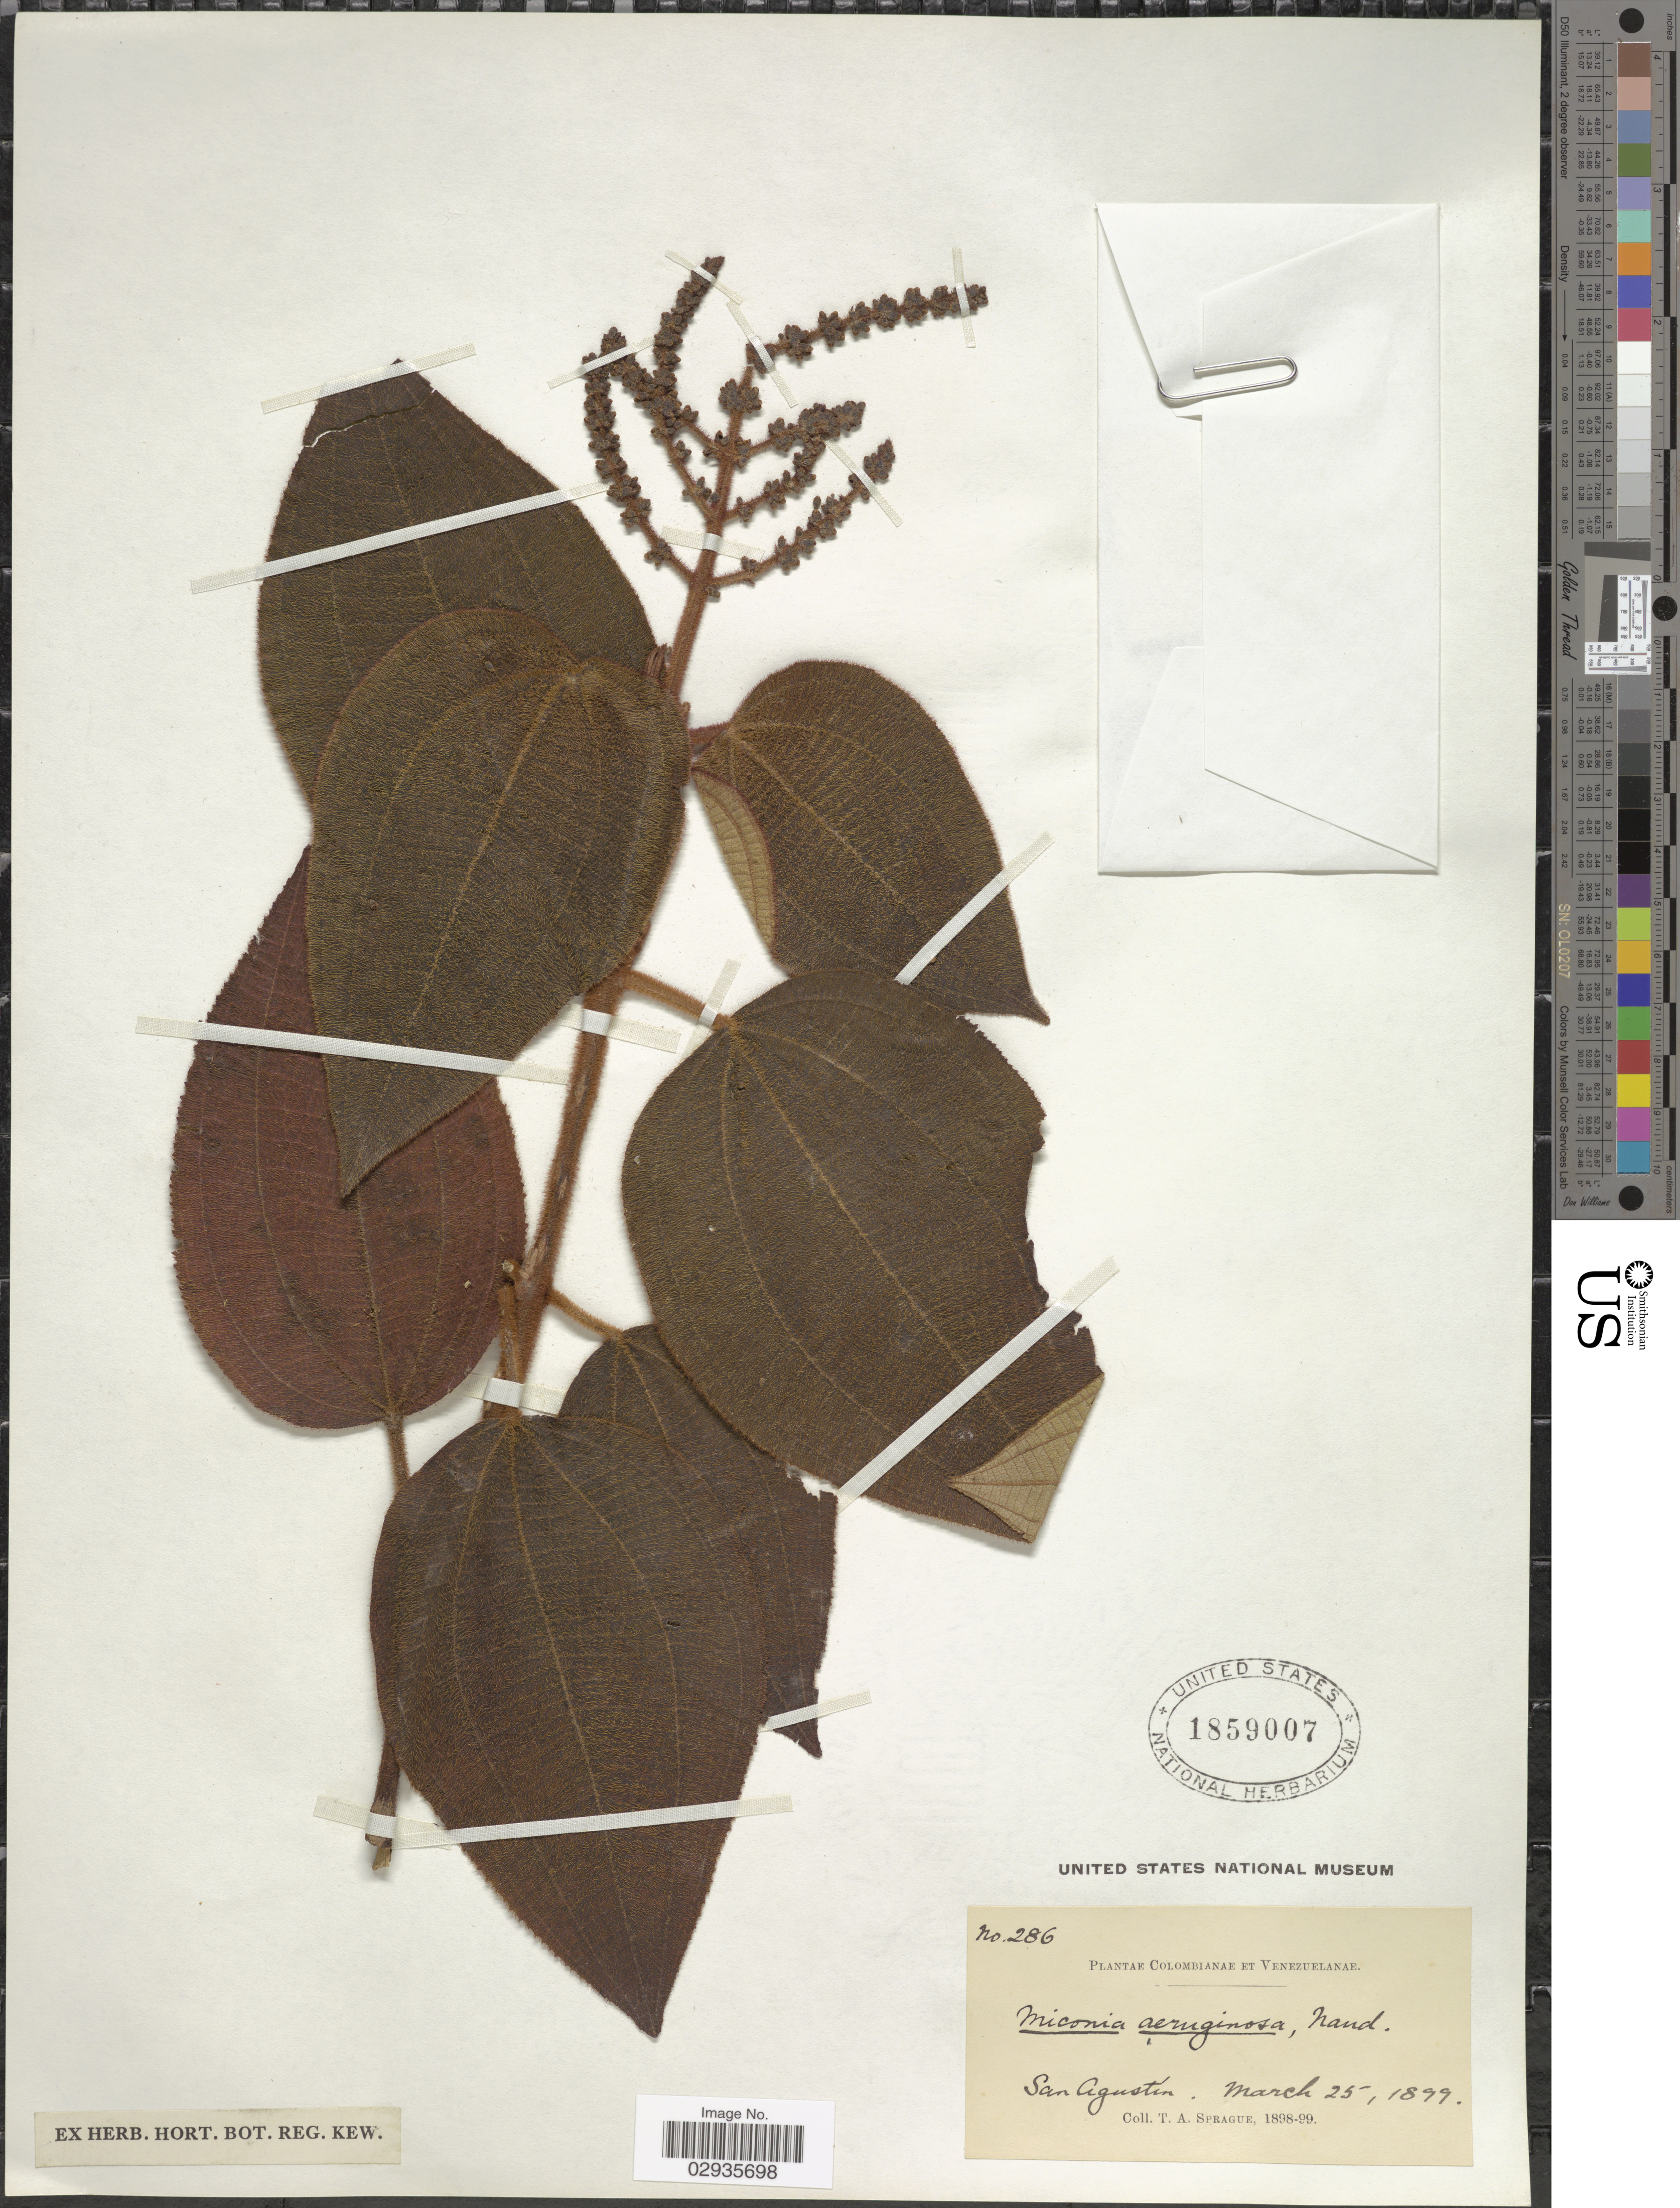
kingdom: Plantae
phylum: Tracheophyta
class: Magnoliopsida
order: Myrtales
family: Melastomataceae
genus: Miconia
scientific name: Miconia aeruginosa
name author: Naudin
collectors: T. A. Sprague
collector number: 286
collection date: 1899-03-25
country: Colombia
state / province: Tolima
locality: Colombianae et Venezuelanae. San Agustín.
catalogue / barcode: US 1859007